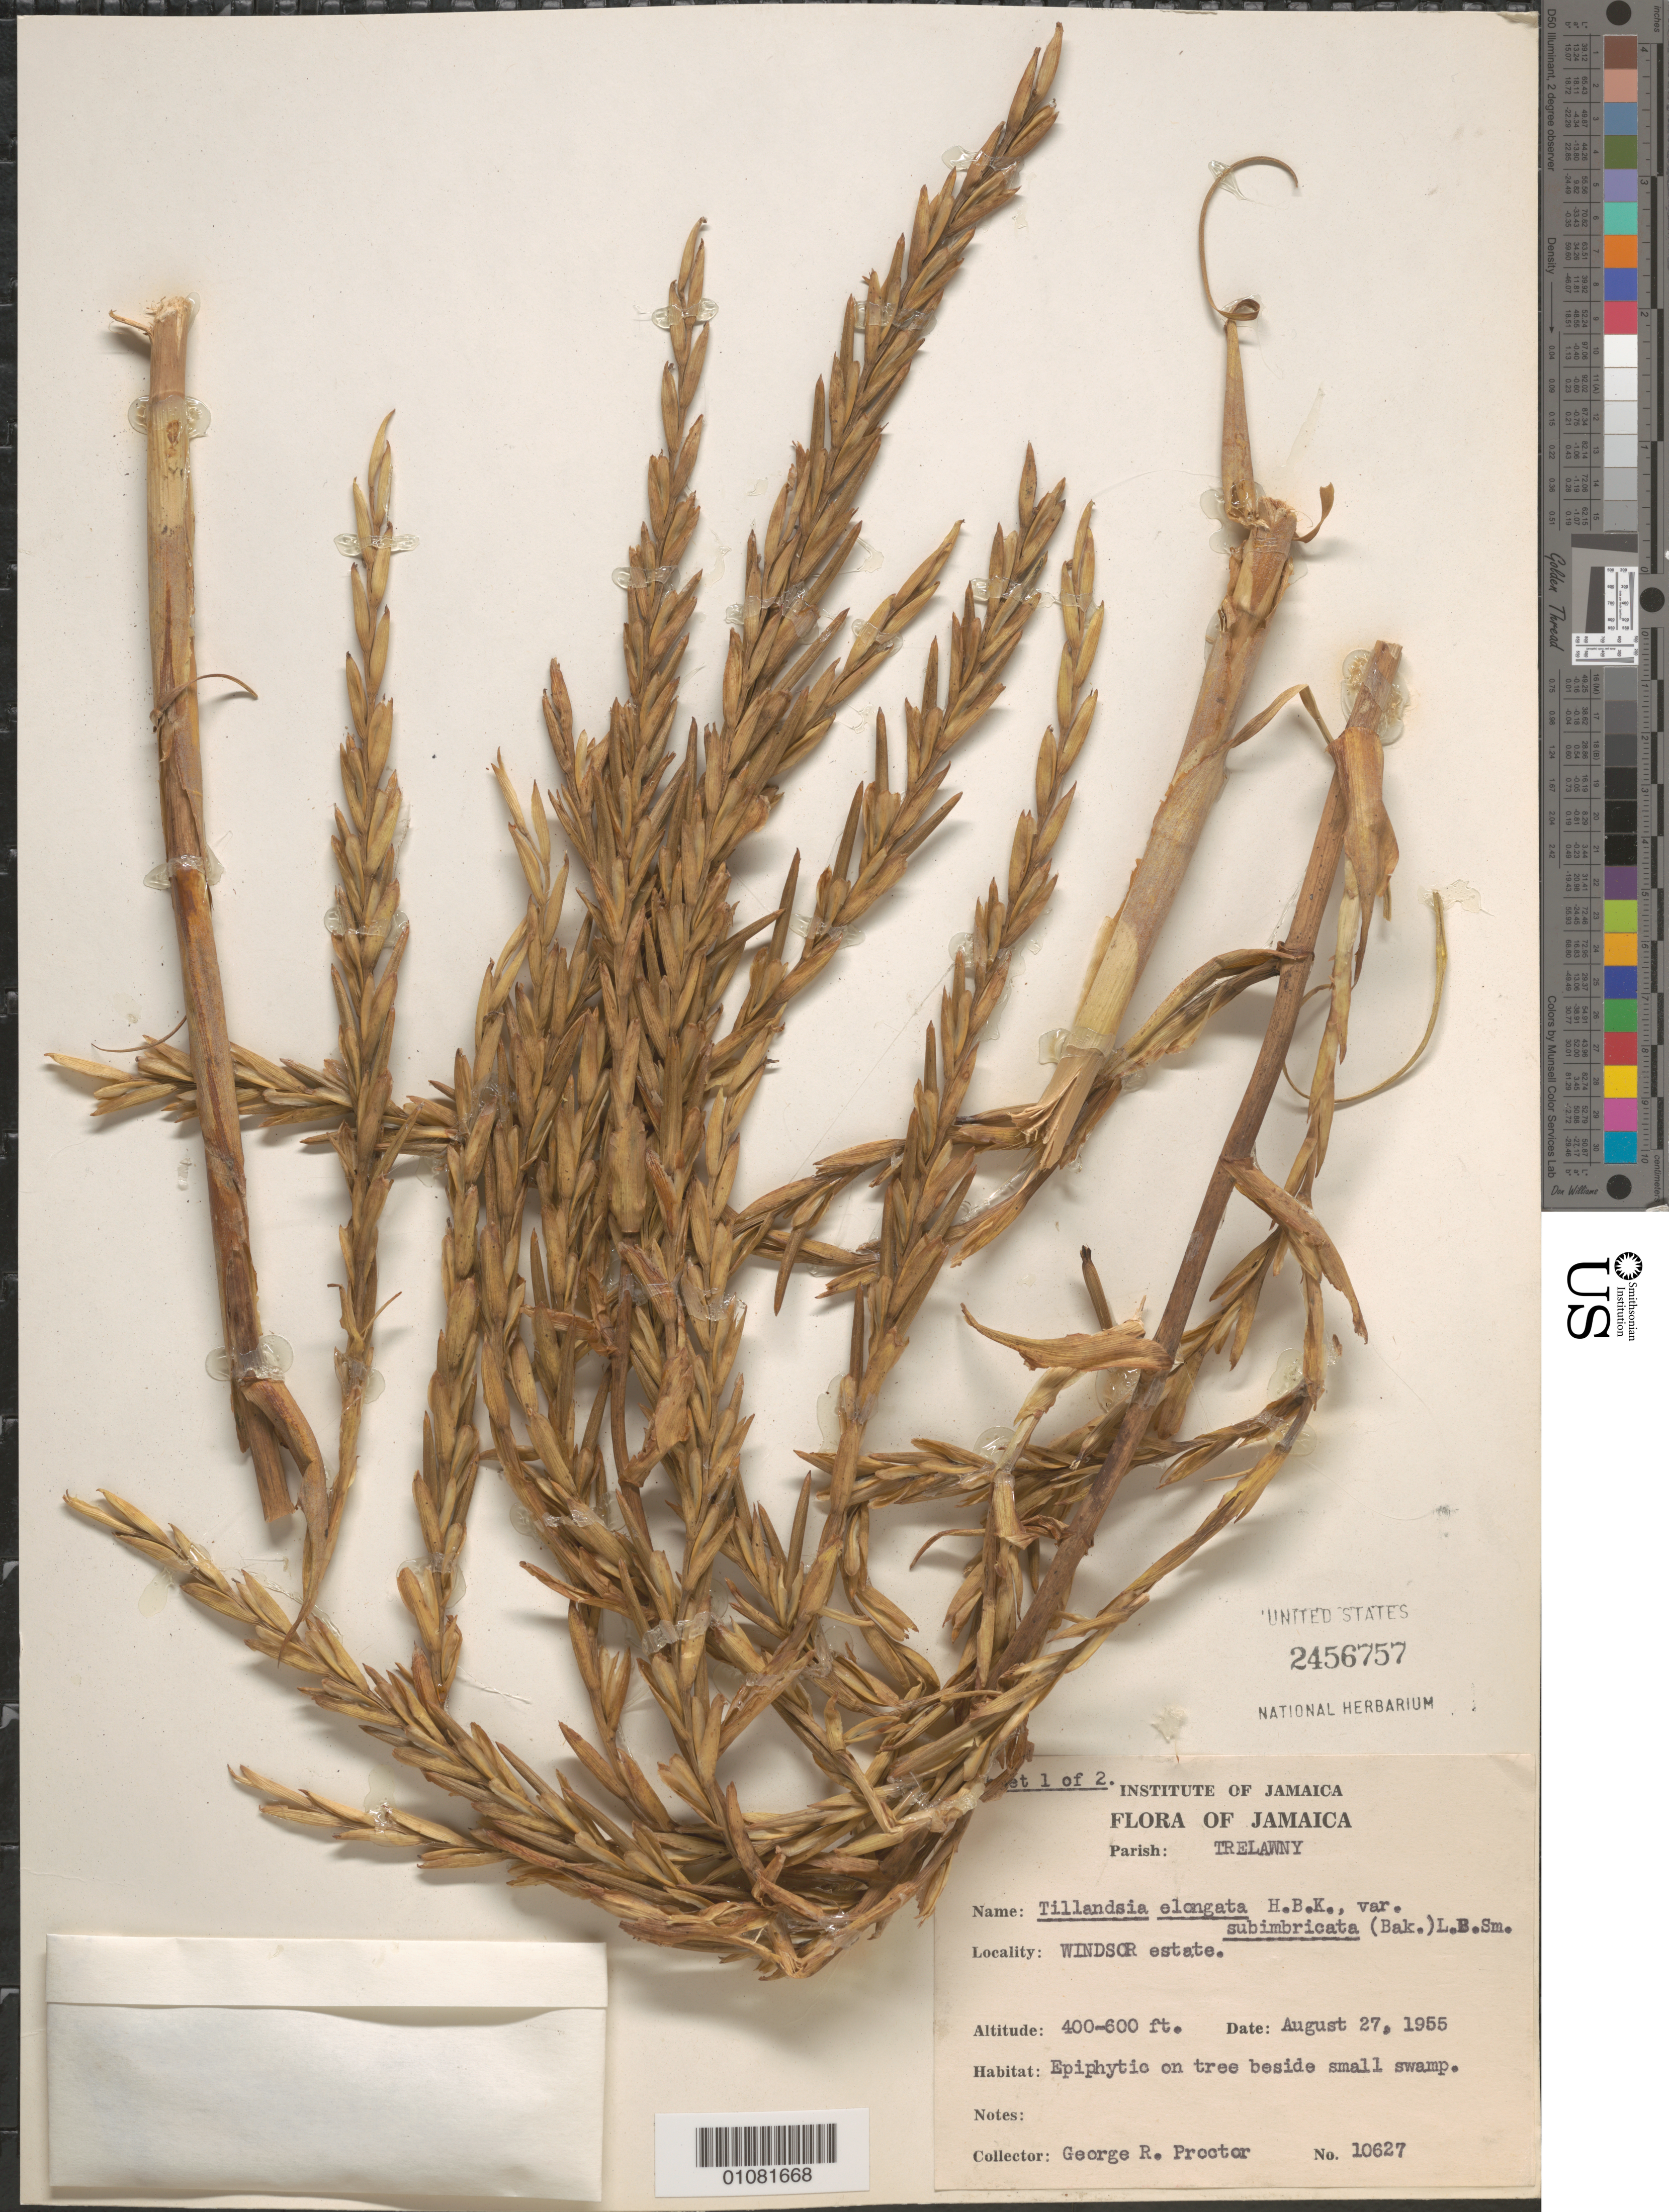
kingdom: Plantae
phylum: Tracheophyta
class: Liliopsida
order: Poales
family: Bromeliaceae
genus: Tillandsia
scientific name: Tillandsia elongata var. subimbricata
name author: (Baker) L.B. Sm.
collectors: G. R. Proctor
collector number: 10627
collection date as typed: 27 Aug 1955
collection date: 1955-08-27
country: Jamaica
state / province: Trelawny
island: Jamaica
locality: Windsor estate.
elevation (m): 122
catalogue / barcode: US 2456757